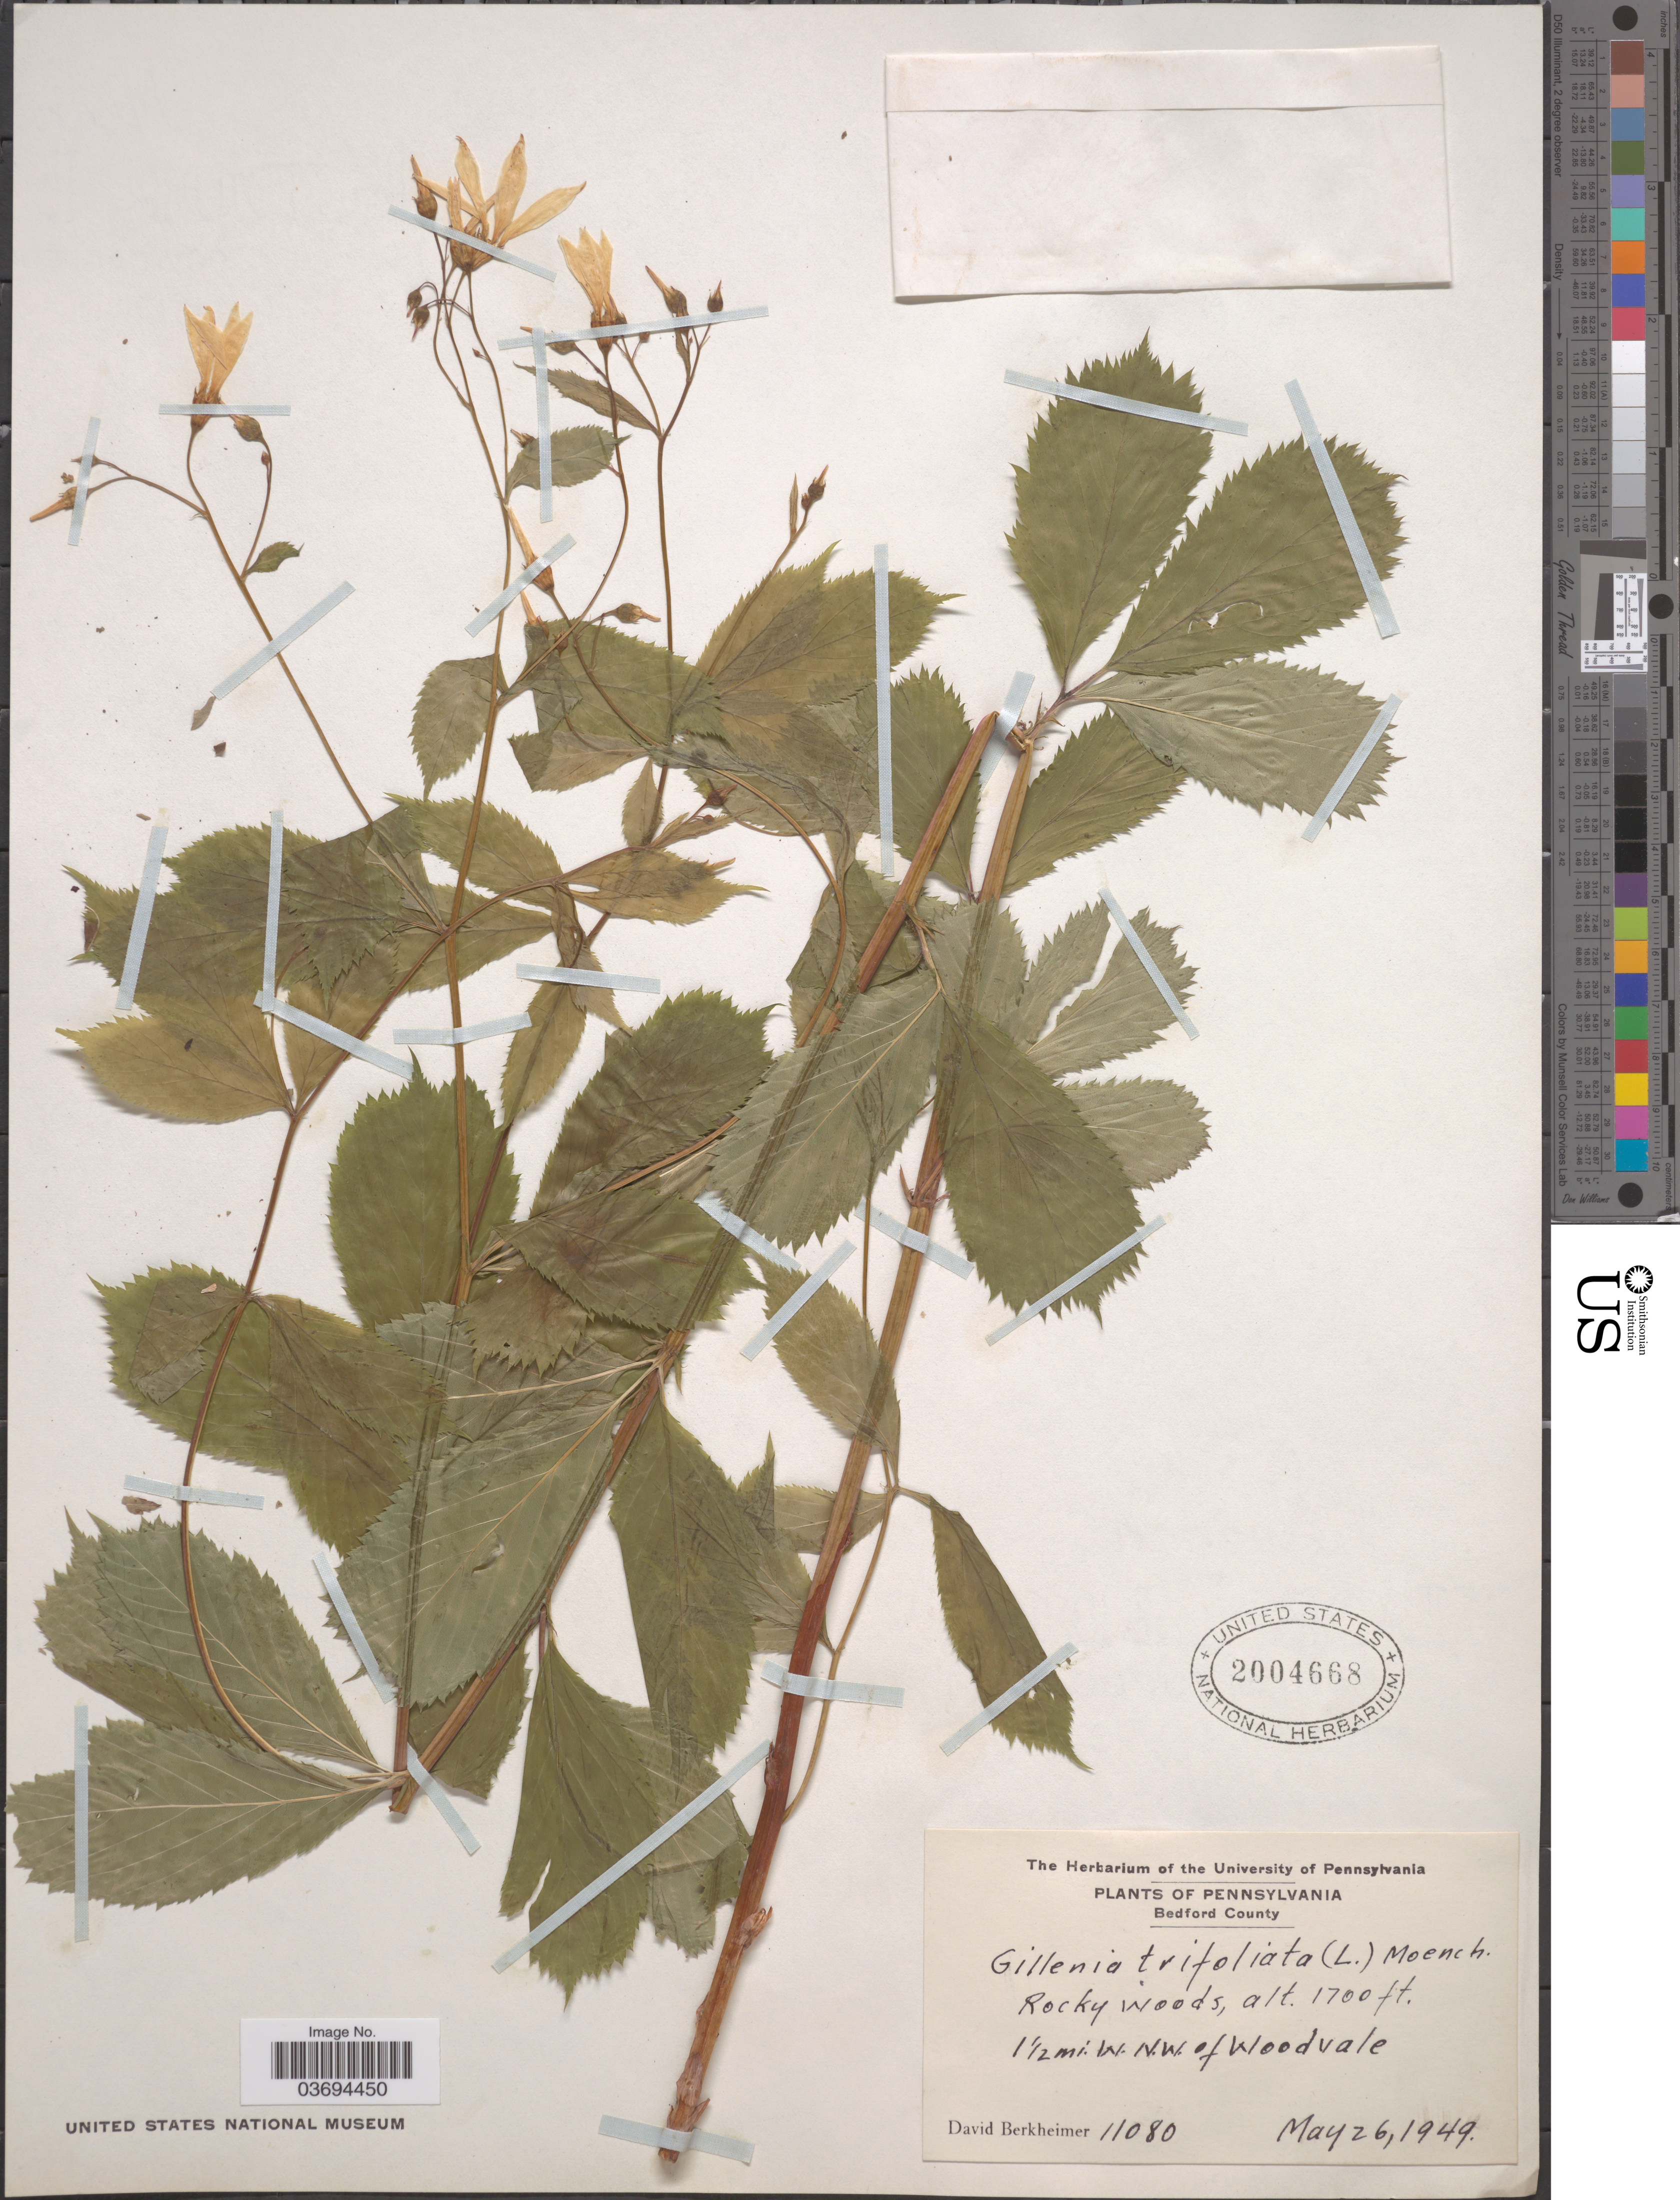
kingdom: Plantae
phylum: Tracheophyta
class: Magnoliopsida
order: Rosales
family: Rosaceae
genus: Gillenia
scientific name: Gillenia trifoliata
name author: (L.) Moench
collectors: D. Berkheimer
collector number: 11080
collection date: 1949-05-26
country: United States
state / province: Pennsylvania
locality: Bedford County. 1½ mi. W.N.W. of Woodvale.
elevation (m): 518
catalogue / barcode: US 2004668